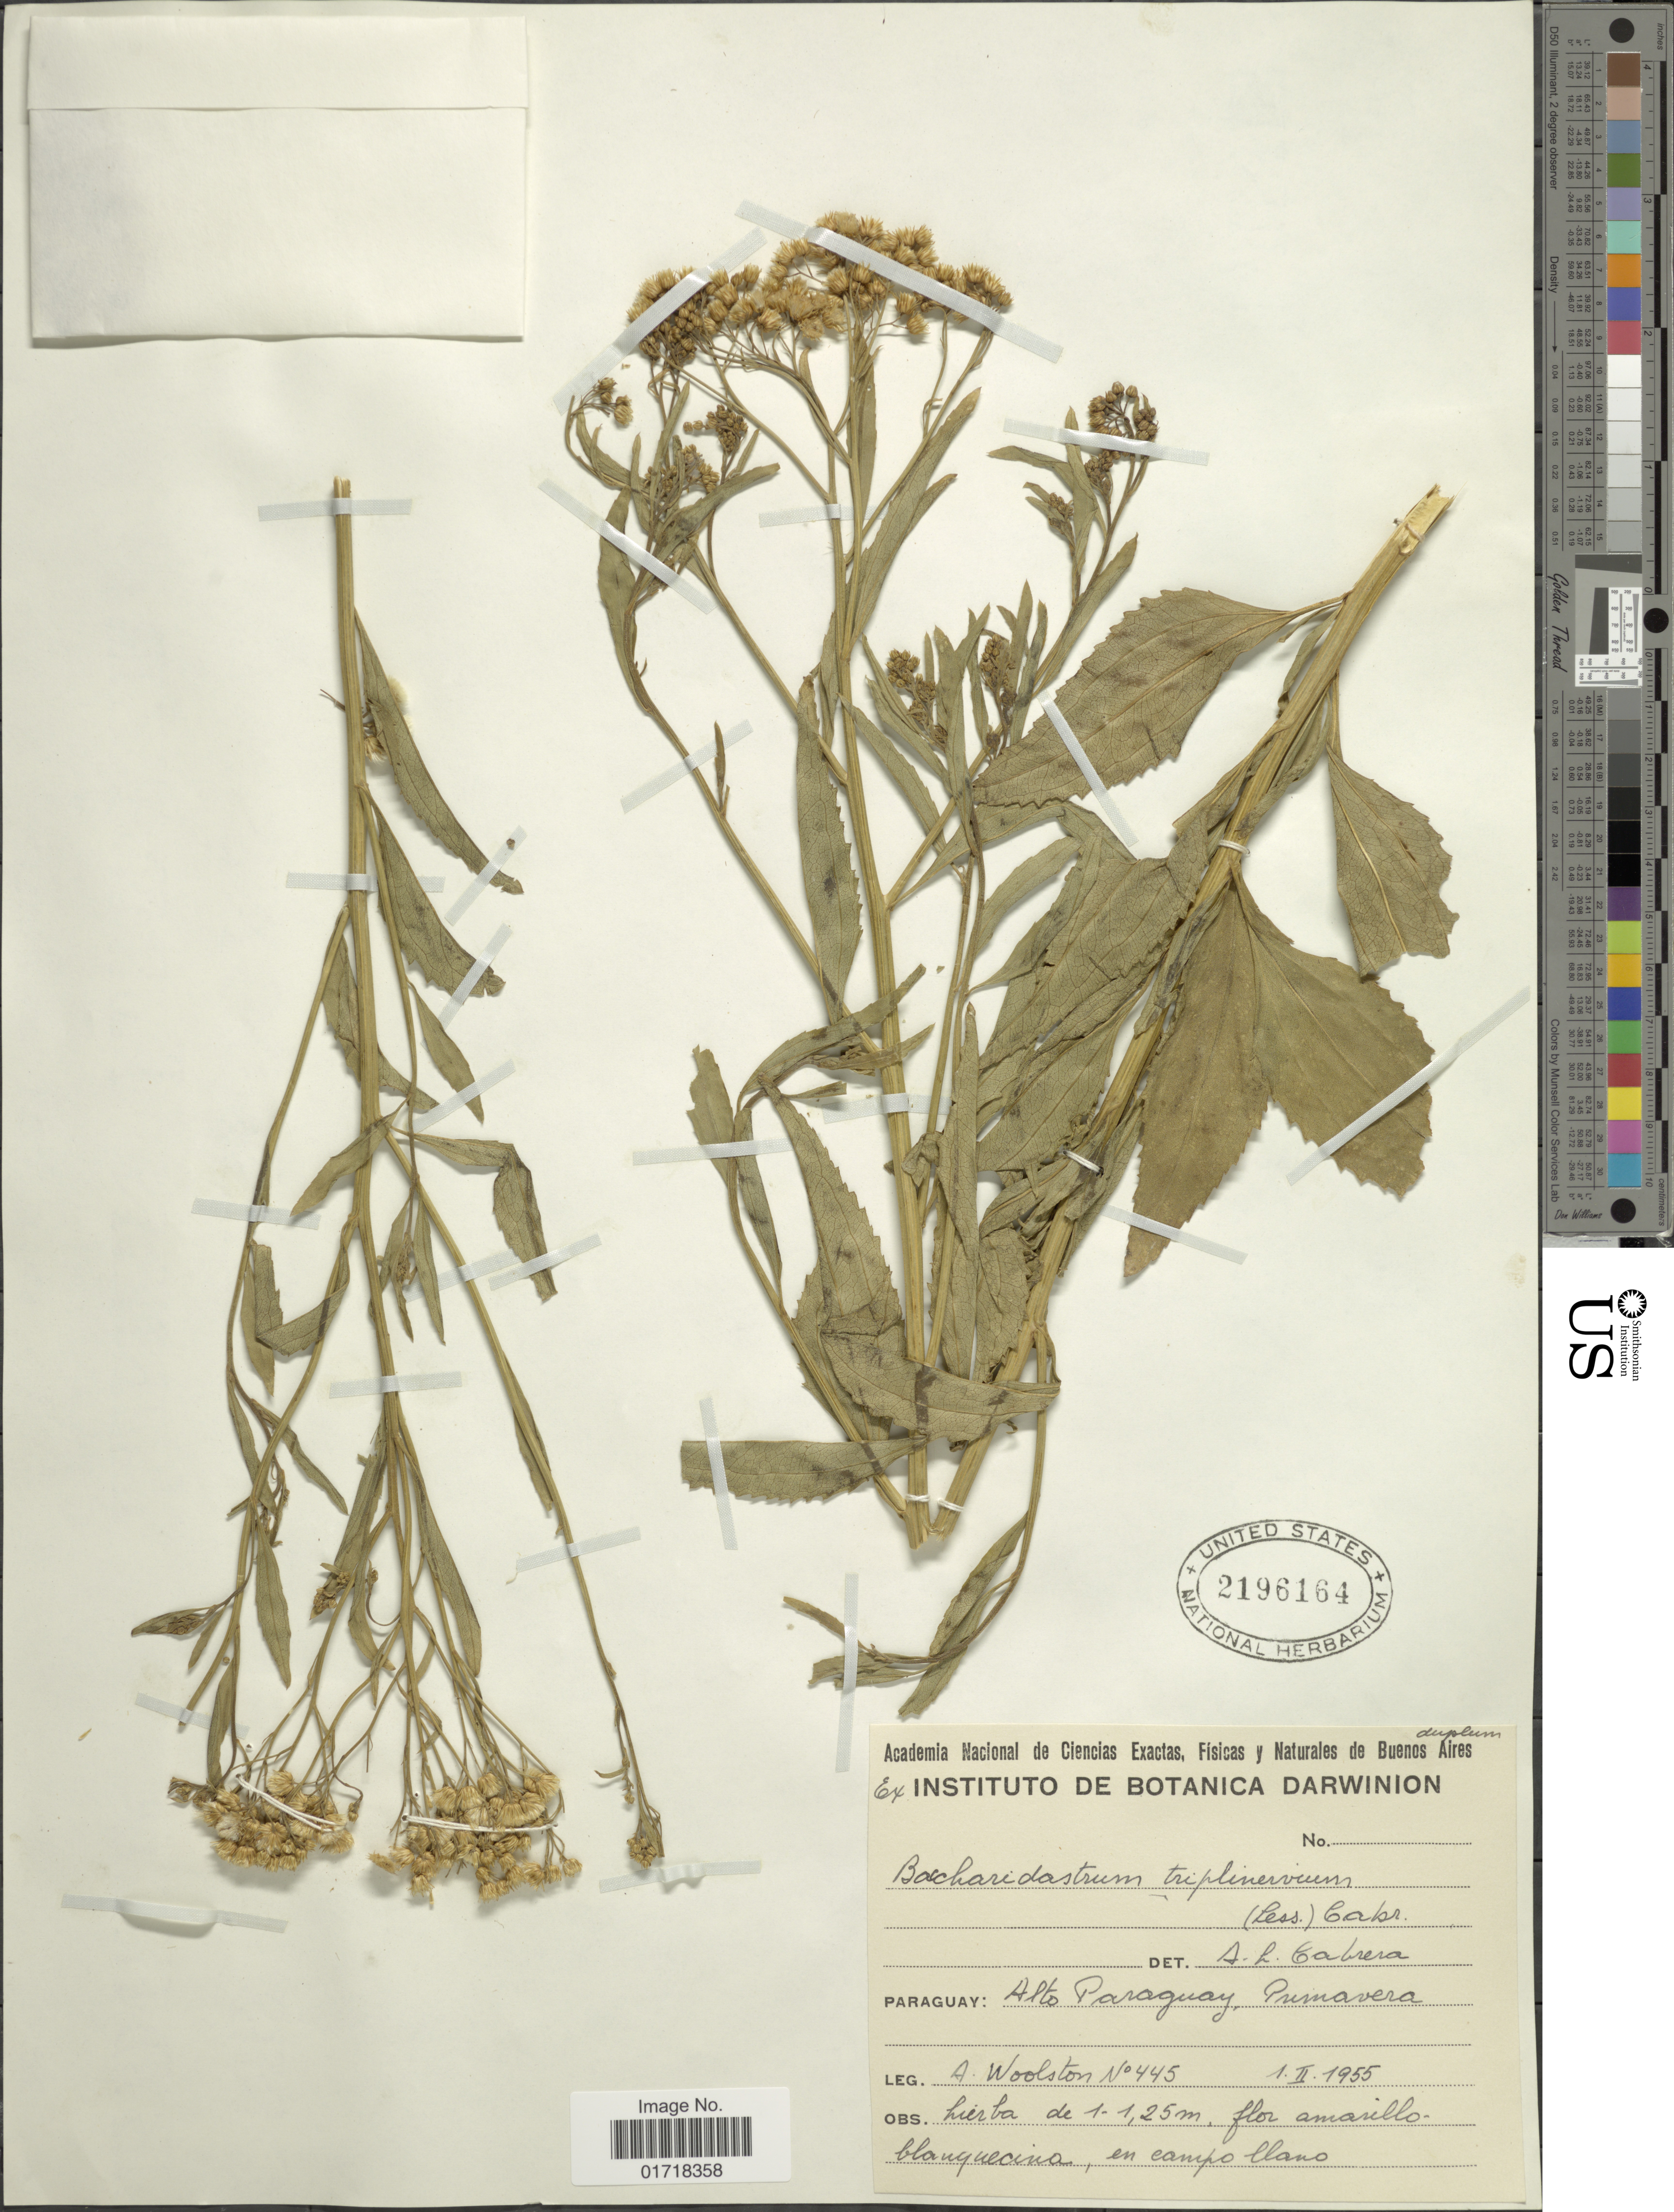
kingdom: Plantae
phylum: Tracheophyta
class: Magnoliopsida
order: Asterales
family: Asteraceae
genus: Baccharidastrum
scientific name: Baccharidastrum triplinervium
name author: (Less.) Cabrera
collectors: A. L. Woolston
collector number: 445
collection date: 1955-02-01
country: Paraguay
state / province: Alto Paraguay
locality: Alto Paraguay, Primavera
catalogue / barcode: US 2196164